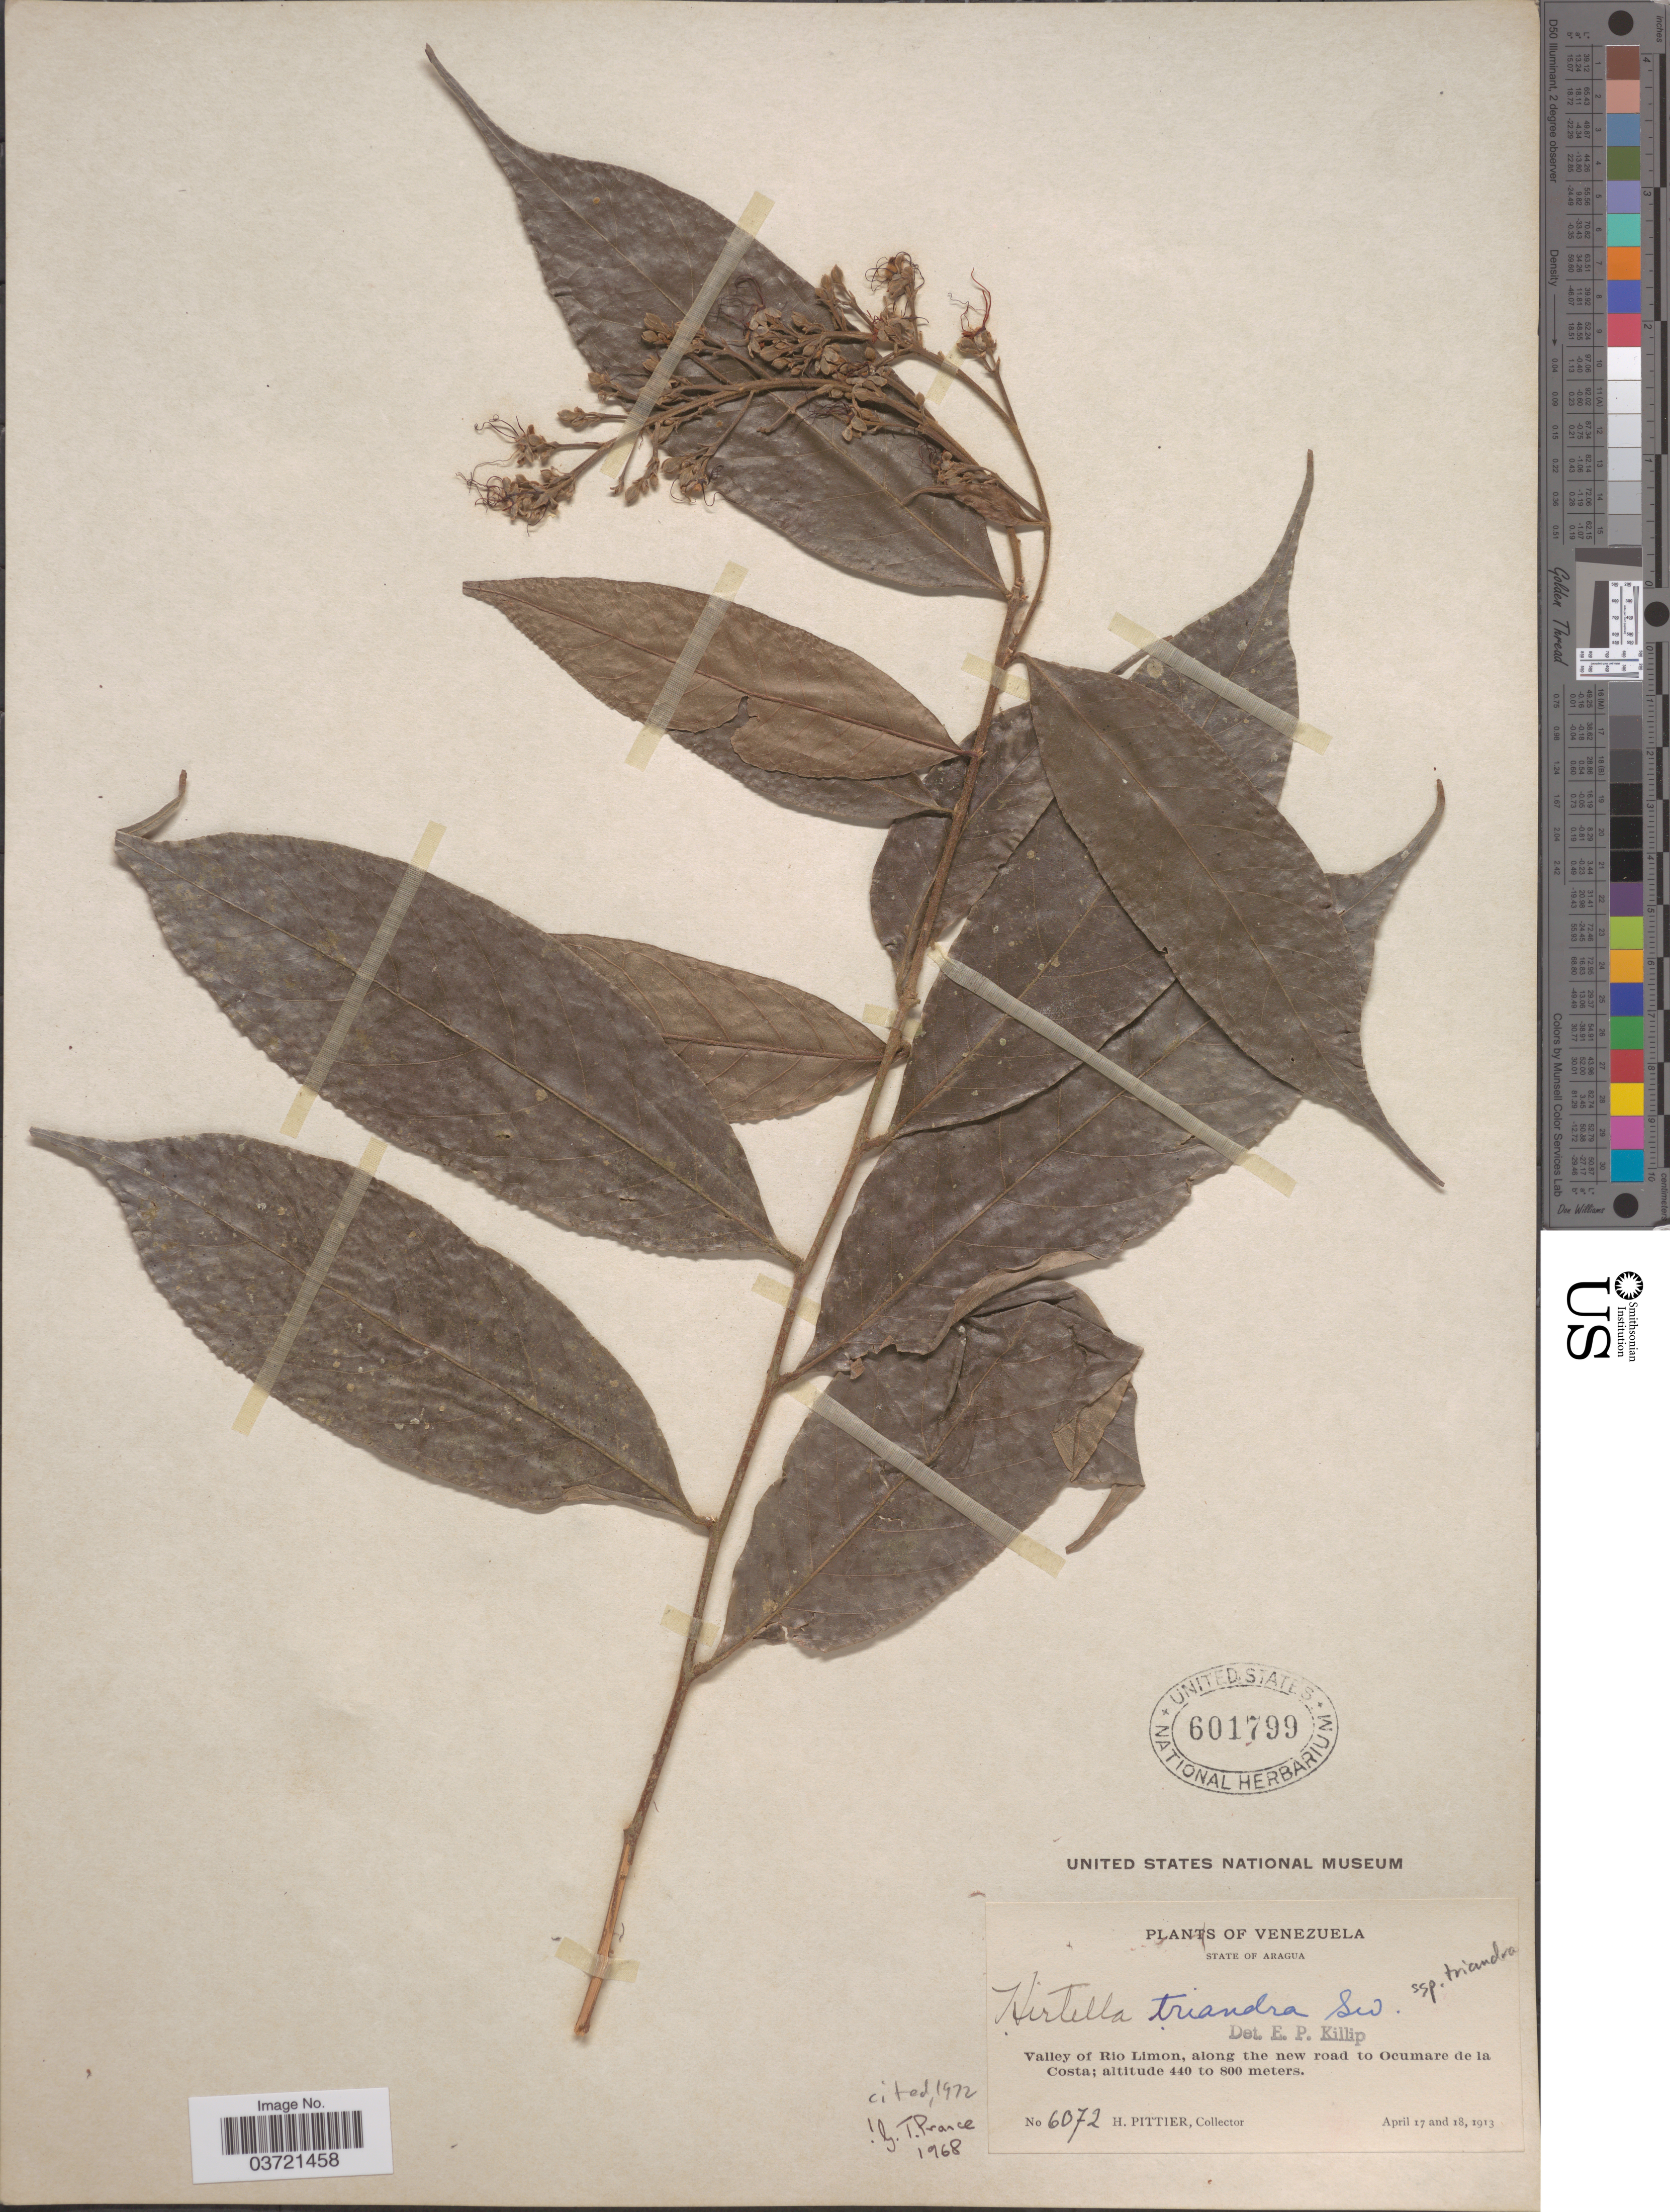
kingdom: Plantae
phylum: Tracheophyta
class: Magnoliopsida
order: Malpighiales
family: Chrysobalanaceae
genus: Hirtella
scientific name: Hirtella triandra subsp. triandra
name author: Sw.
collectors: H. F. Pittier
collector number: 6072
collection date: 1913-04-17/1913-04-18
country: Venezuela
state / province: Aragua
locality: Valley of Rio Limon, along the new road to Ocumare de la Costa.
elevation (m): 440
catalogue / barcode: US 601799